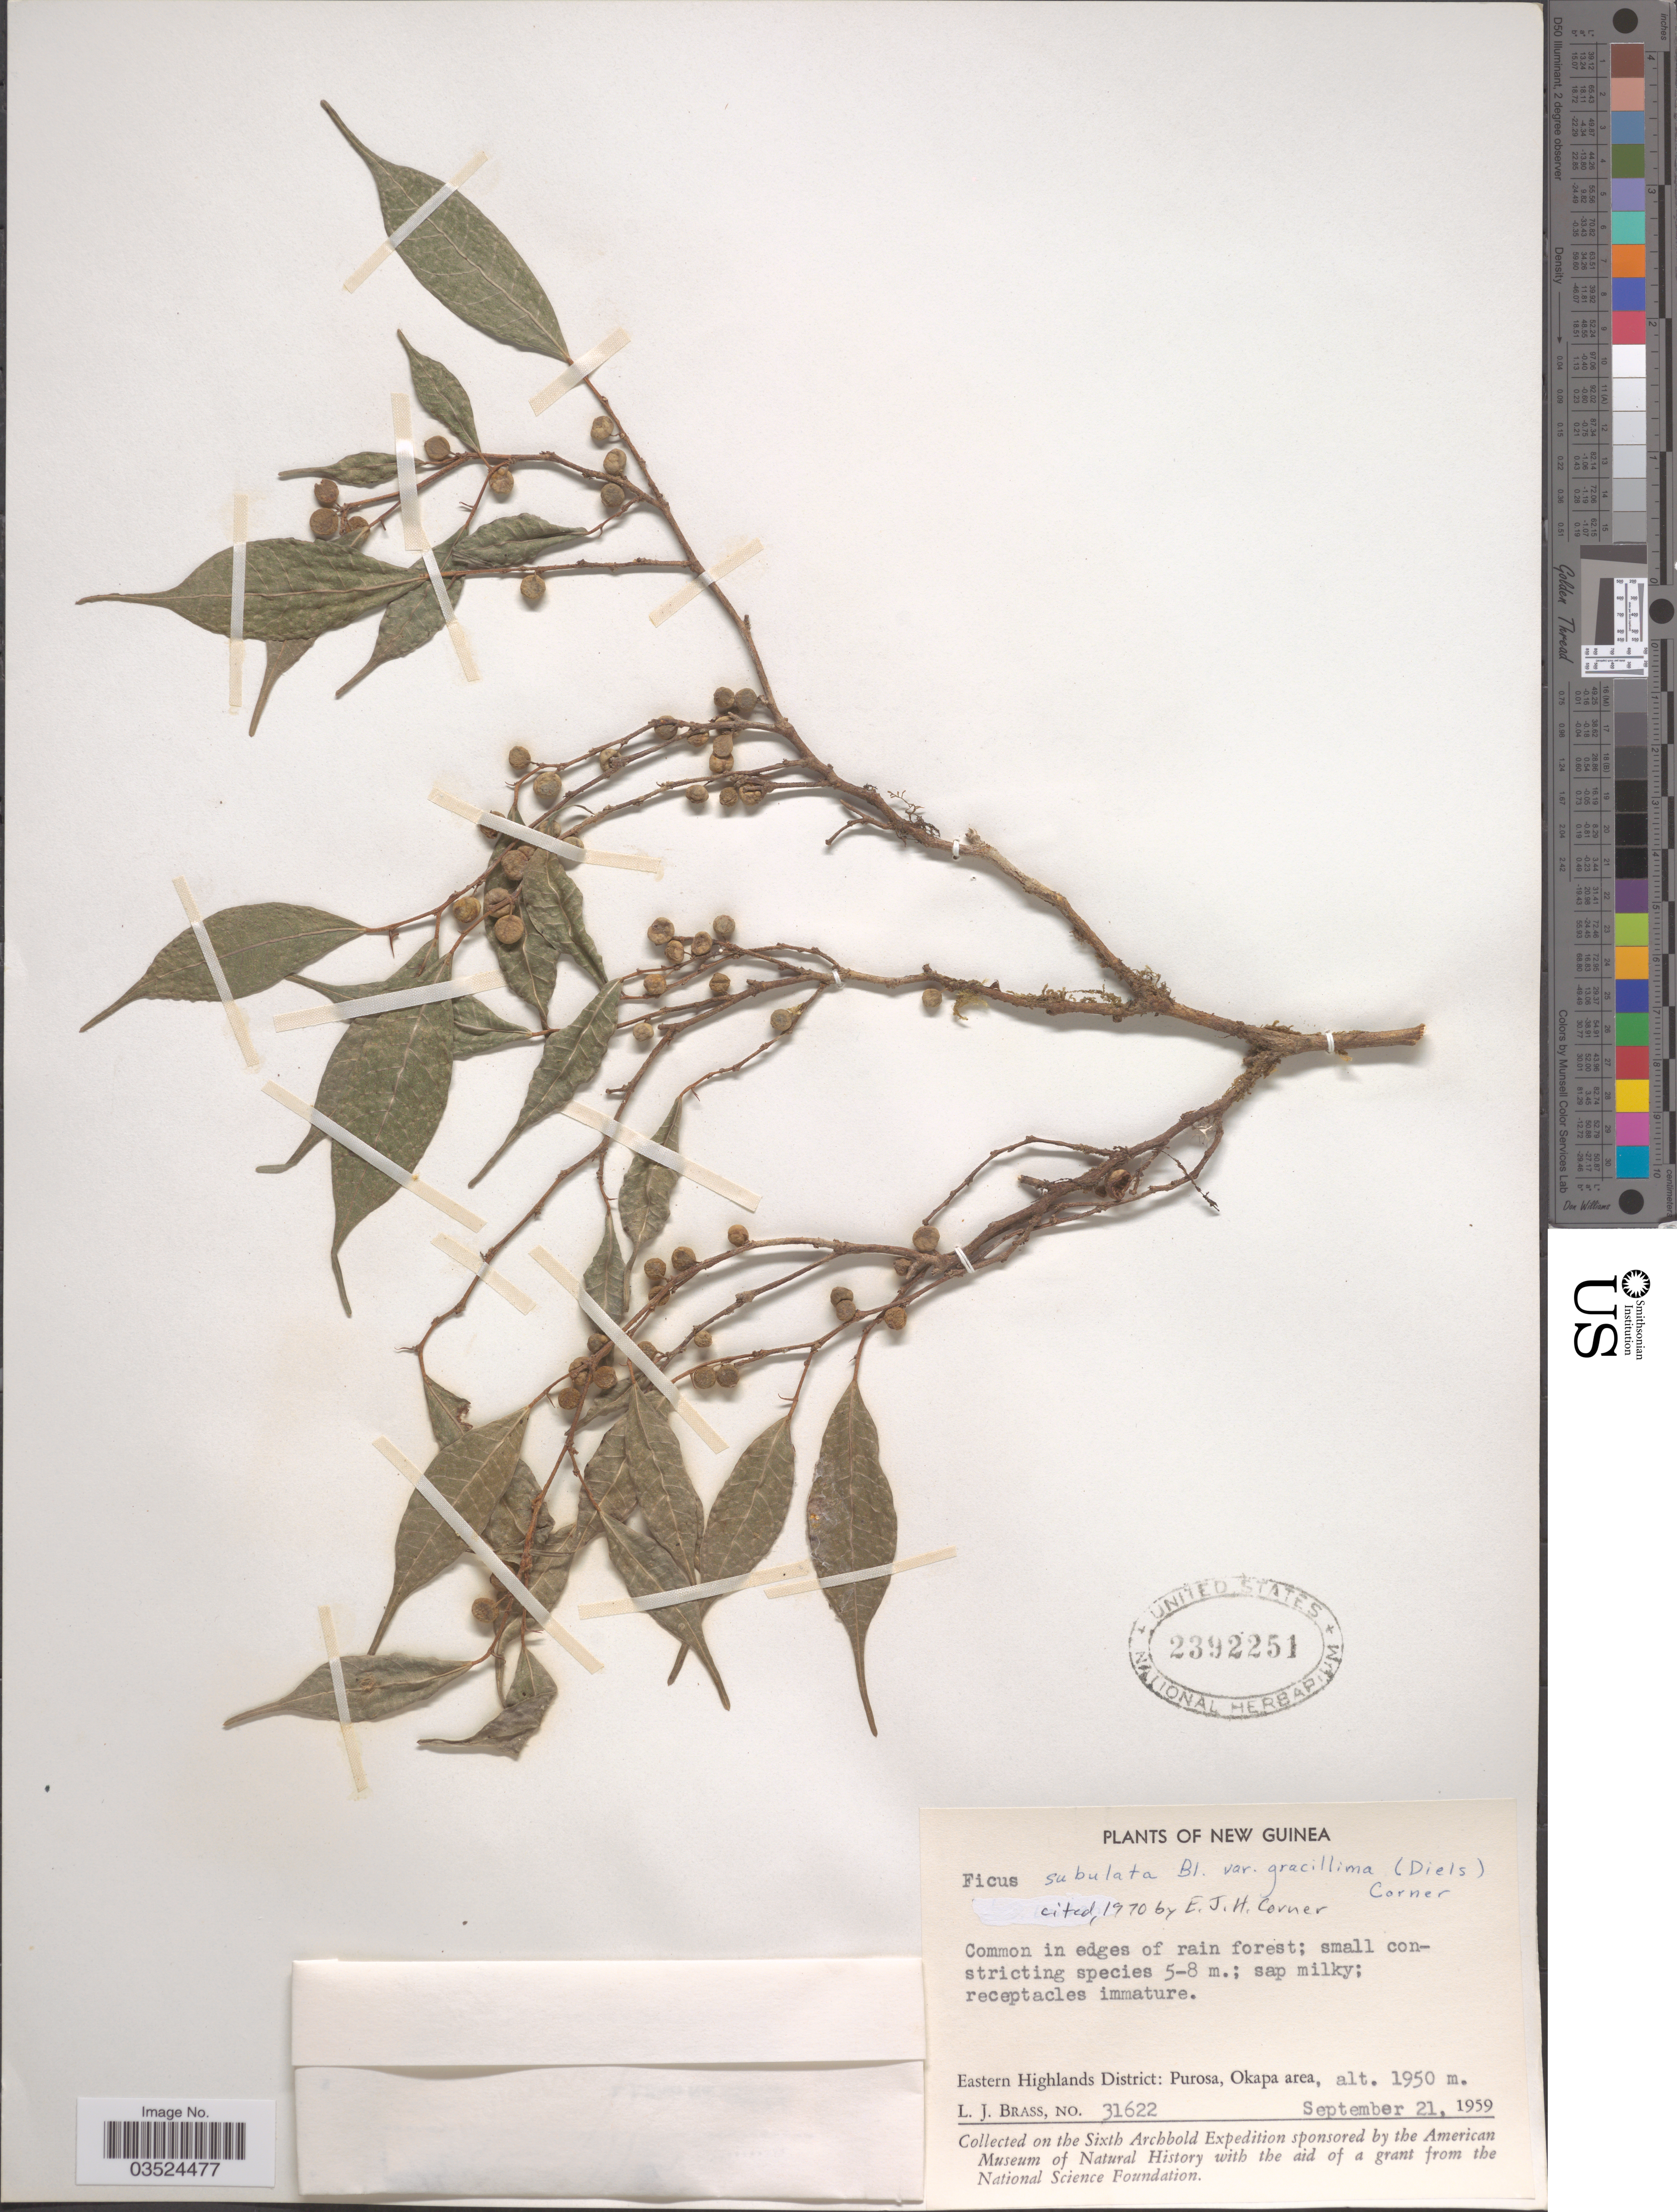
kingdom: Plantae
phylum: Tracheophyta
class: Magnoliopsida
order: Rosales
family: Moraceae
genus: Ficus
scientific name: Ficus subulata var. gracillima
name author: (Diels) Corner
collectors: L. J. Brass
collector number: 31622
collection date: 1959-09-21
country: Papua New Guinea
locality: New Guinea. Eastern Highlands District: Purosa, Okapa area.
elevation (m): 1950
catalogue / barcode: US 2392251